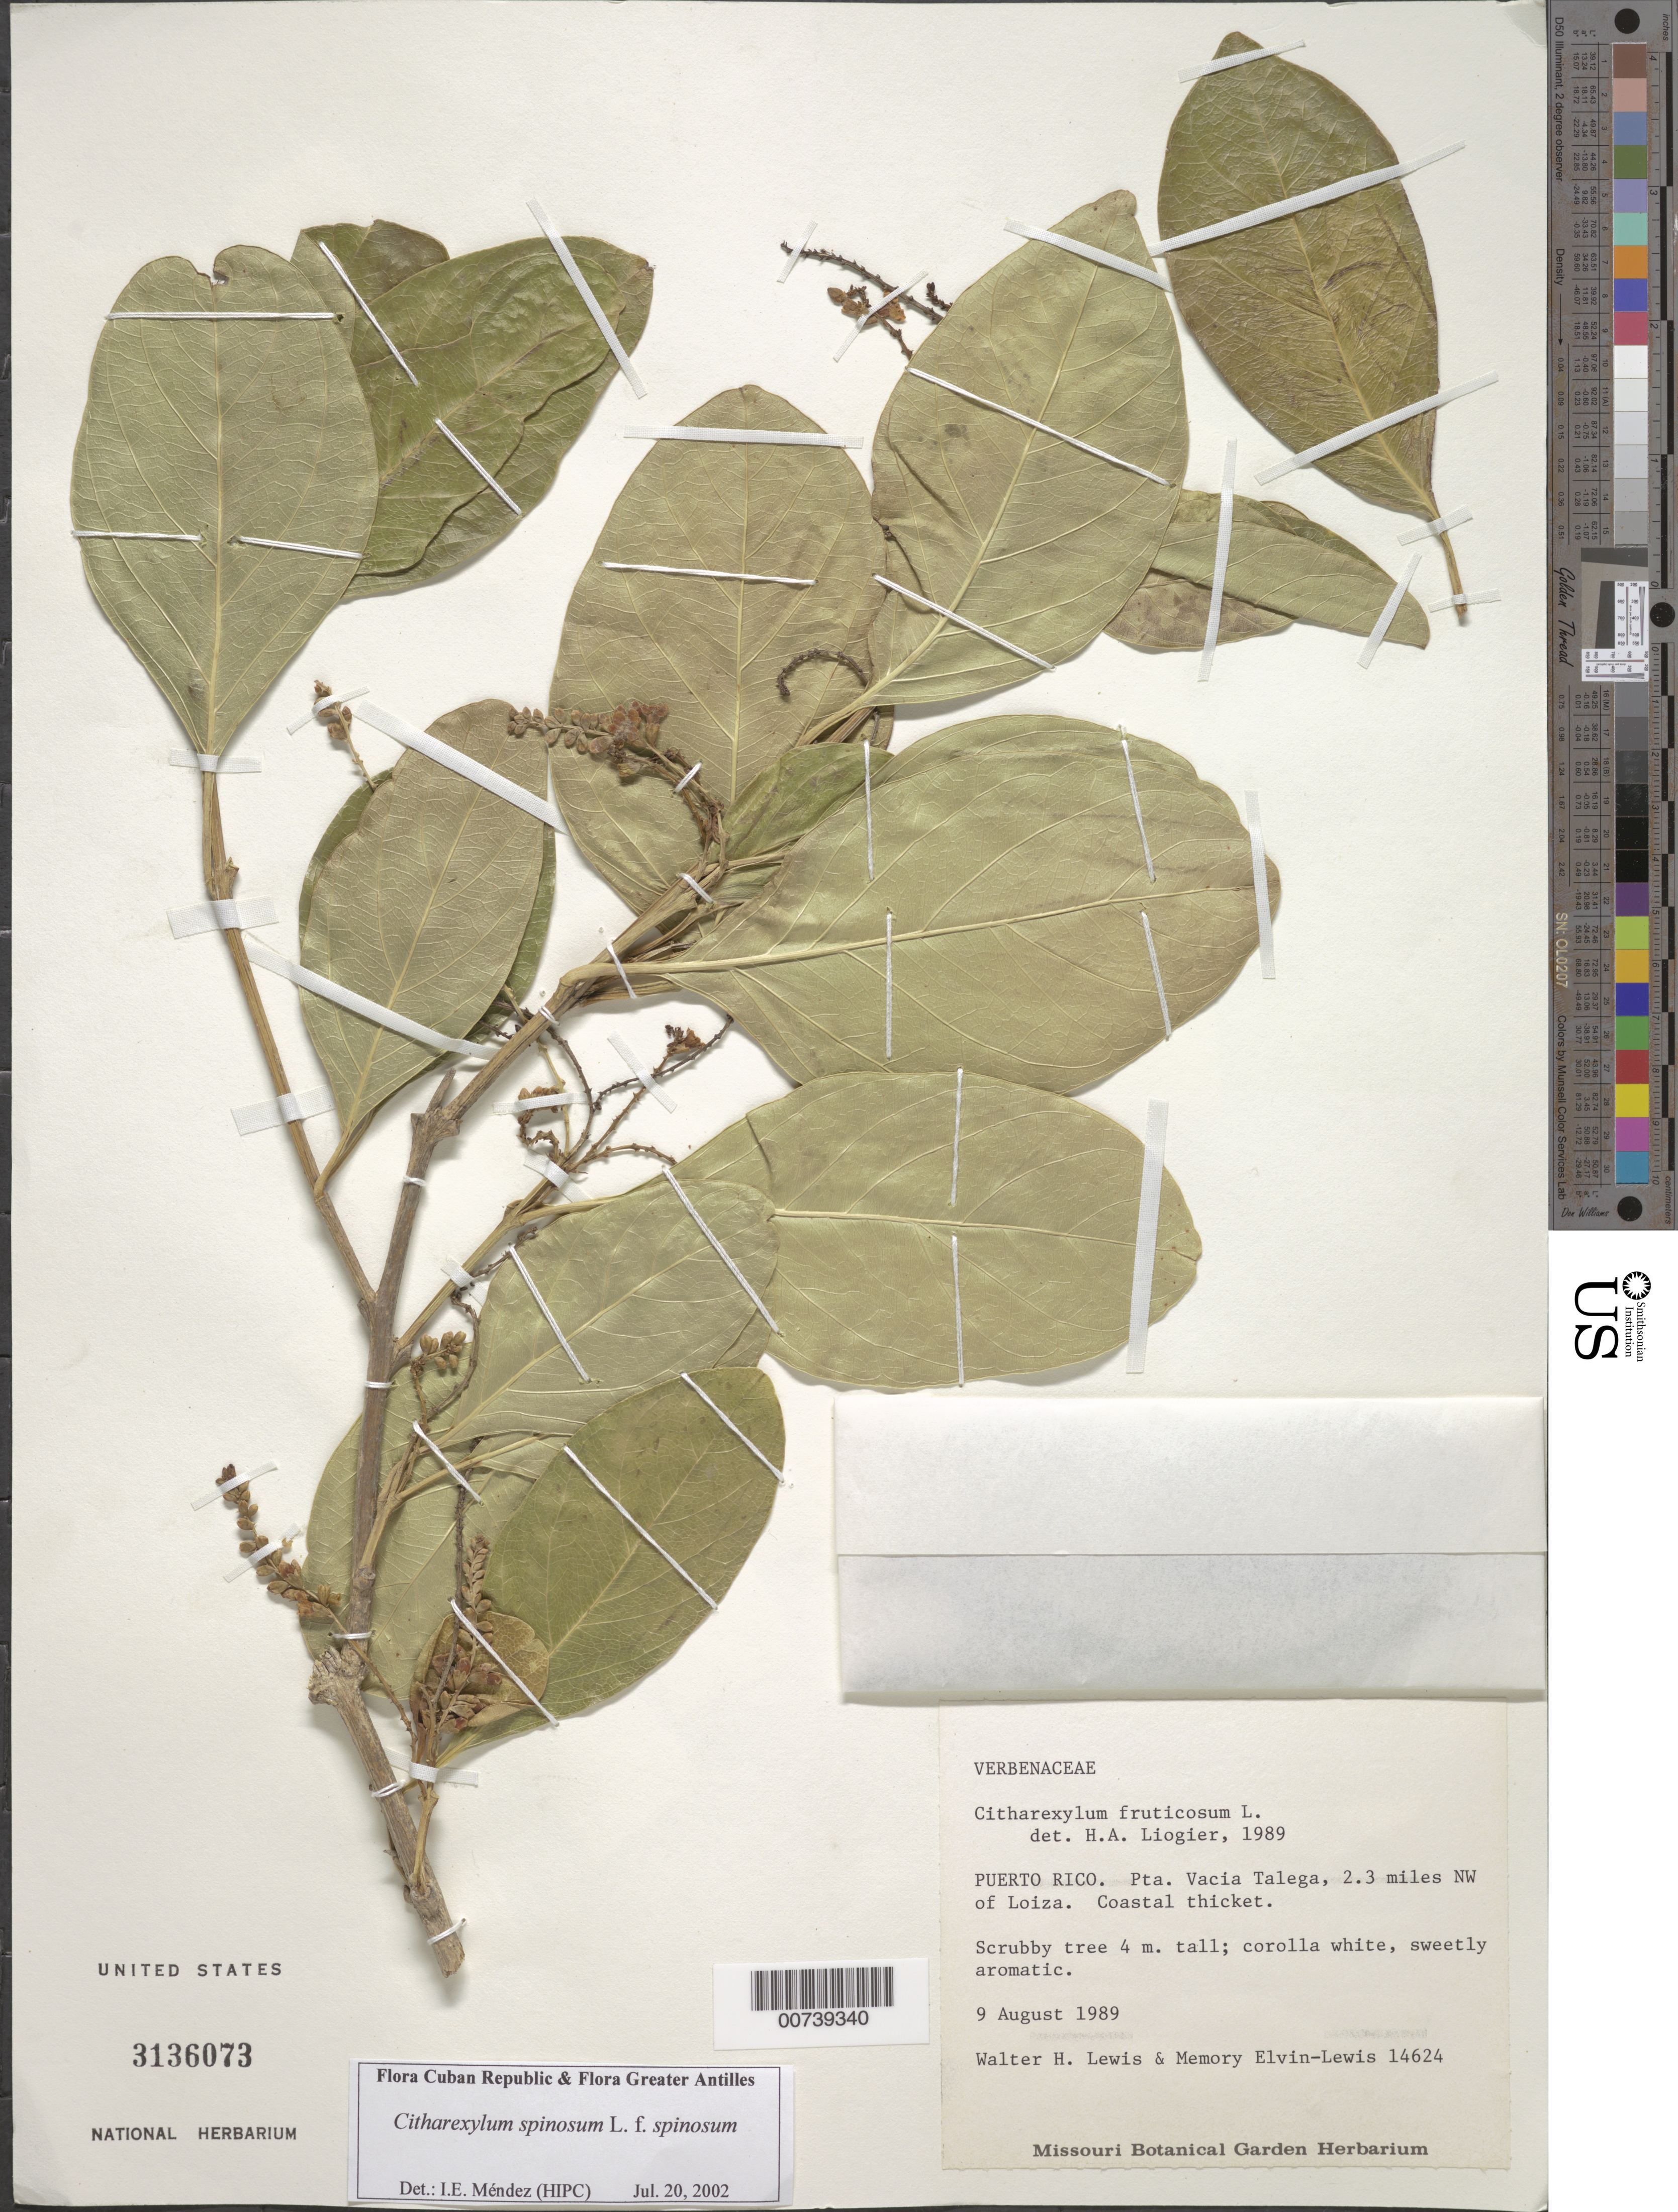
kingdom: Plantae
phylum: Tracheophyta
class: Magnoliopsida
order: Lamiales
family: Verbenaceae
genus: Citharexylum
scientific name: Citharexylum spinosum f. spinosum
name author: L.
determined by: Méndez, Isidro E., (HIPC)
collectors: W. H. Lewis & M. Elvin-Lewis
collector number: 1989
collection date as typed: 09 Aug 1989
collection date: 1989-08-09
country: Puerto Rico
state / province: Carolina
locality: Pta. Vacia Talega, 2 mi NW of Loiza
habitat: Coastal thicket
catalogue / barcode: US 3136073